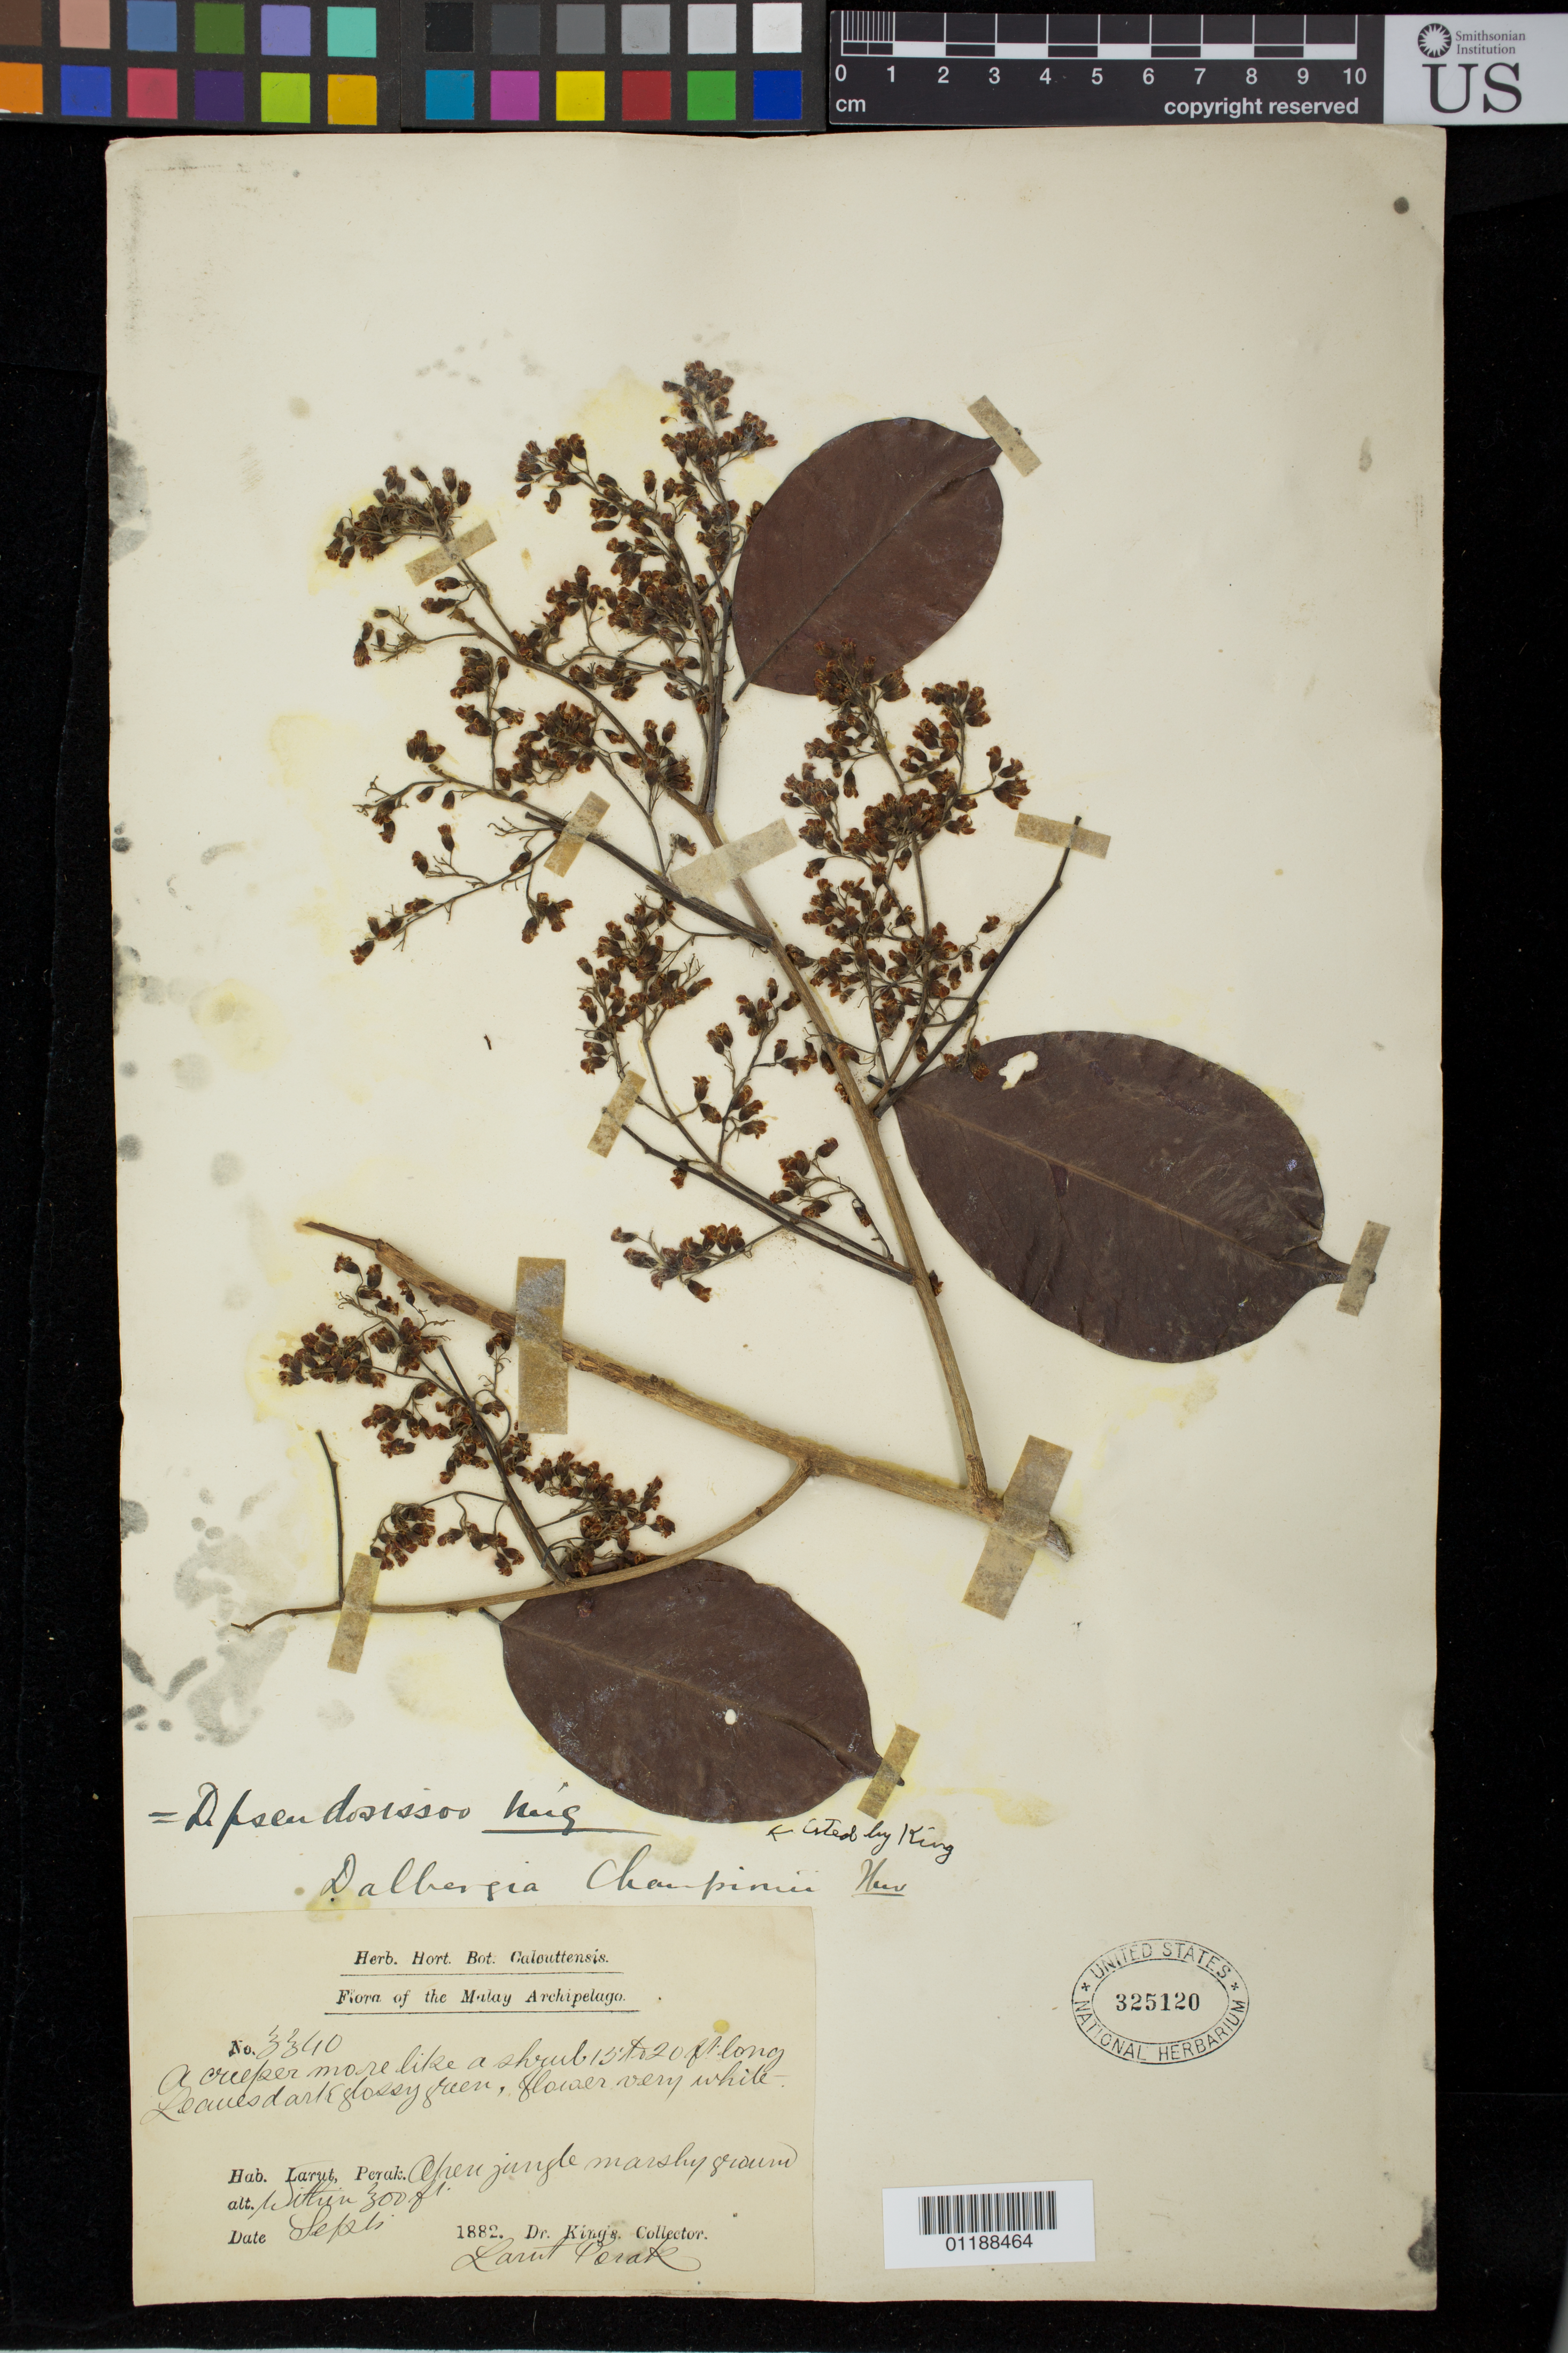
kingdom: Plantae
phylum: Tracheophyta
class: Magnoliopsida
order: Fabales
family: Fabaceae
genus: Dalbergia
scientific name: Dalbergia pseudo-sissoo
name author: Miq.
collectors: Dr. King's collector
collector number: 3340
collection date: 1882-09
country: Malaysia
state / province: Perak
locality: Larut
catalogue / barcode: US 325120